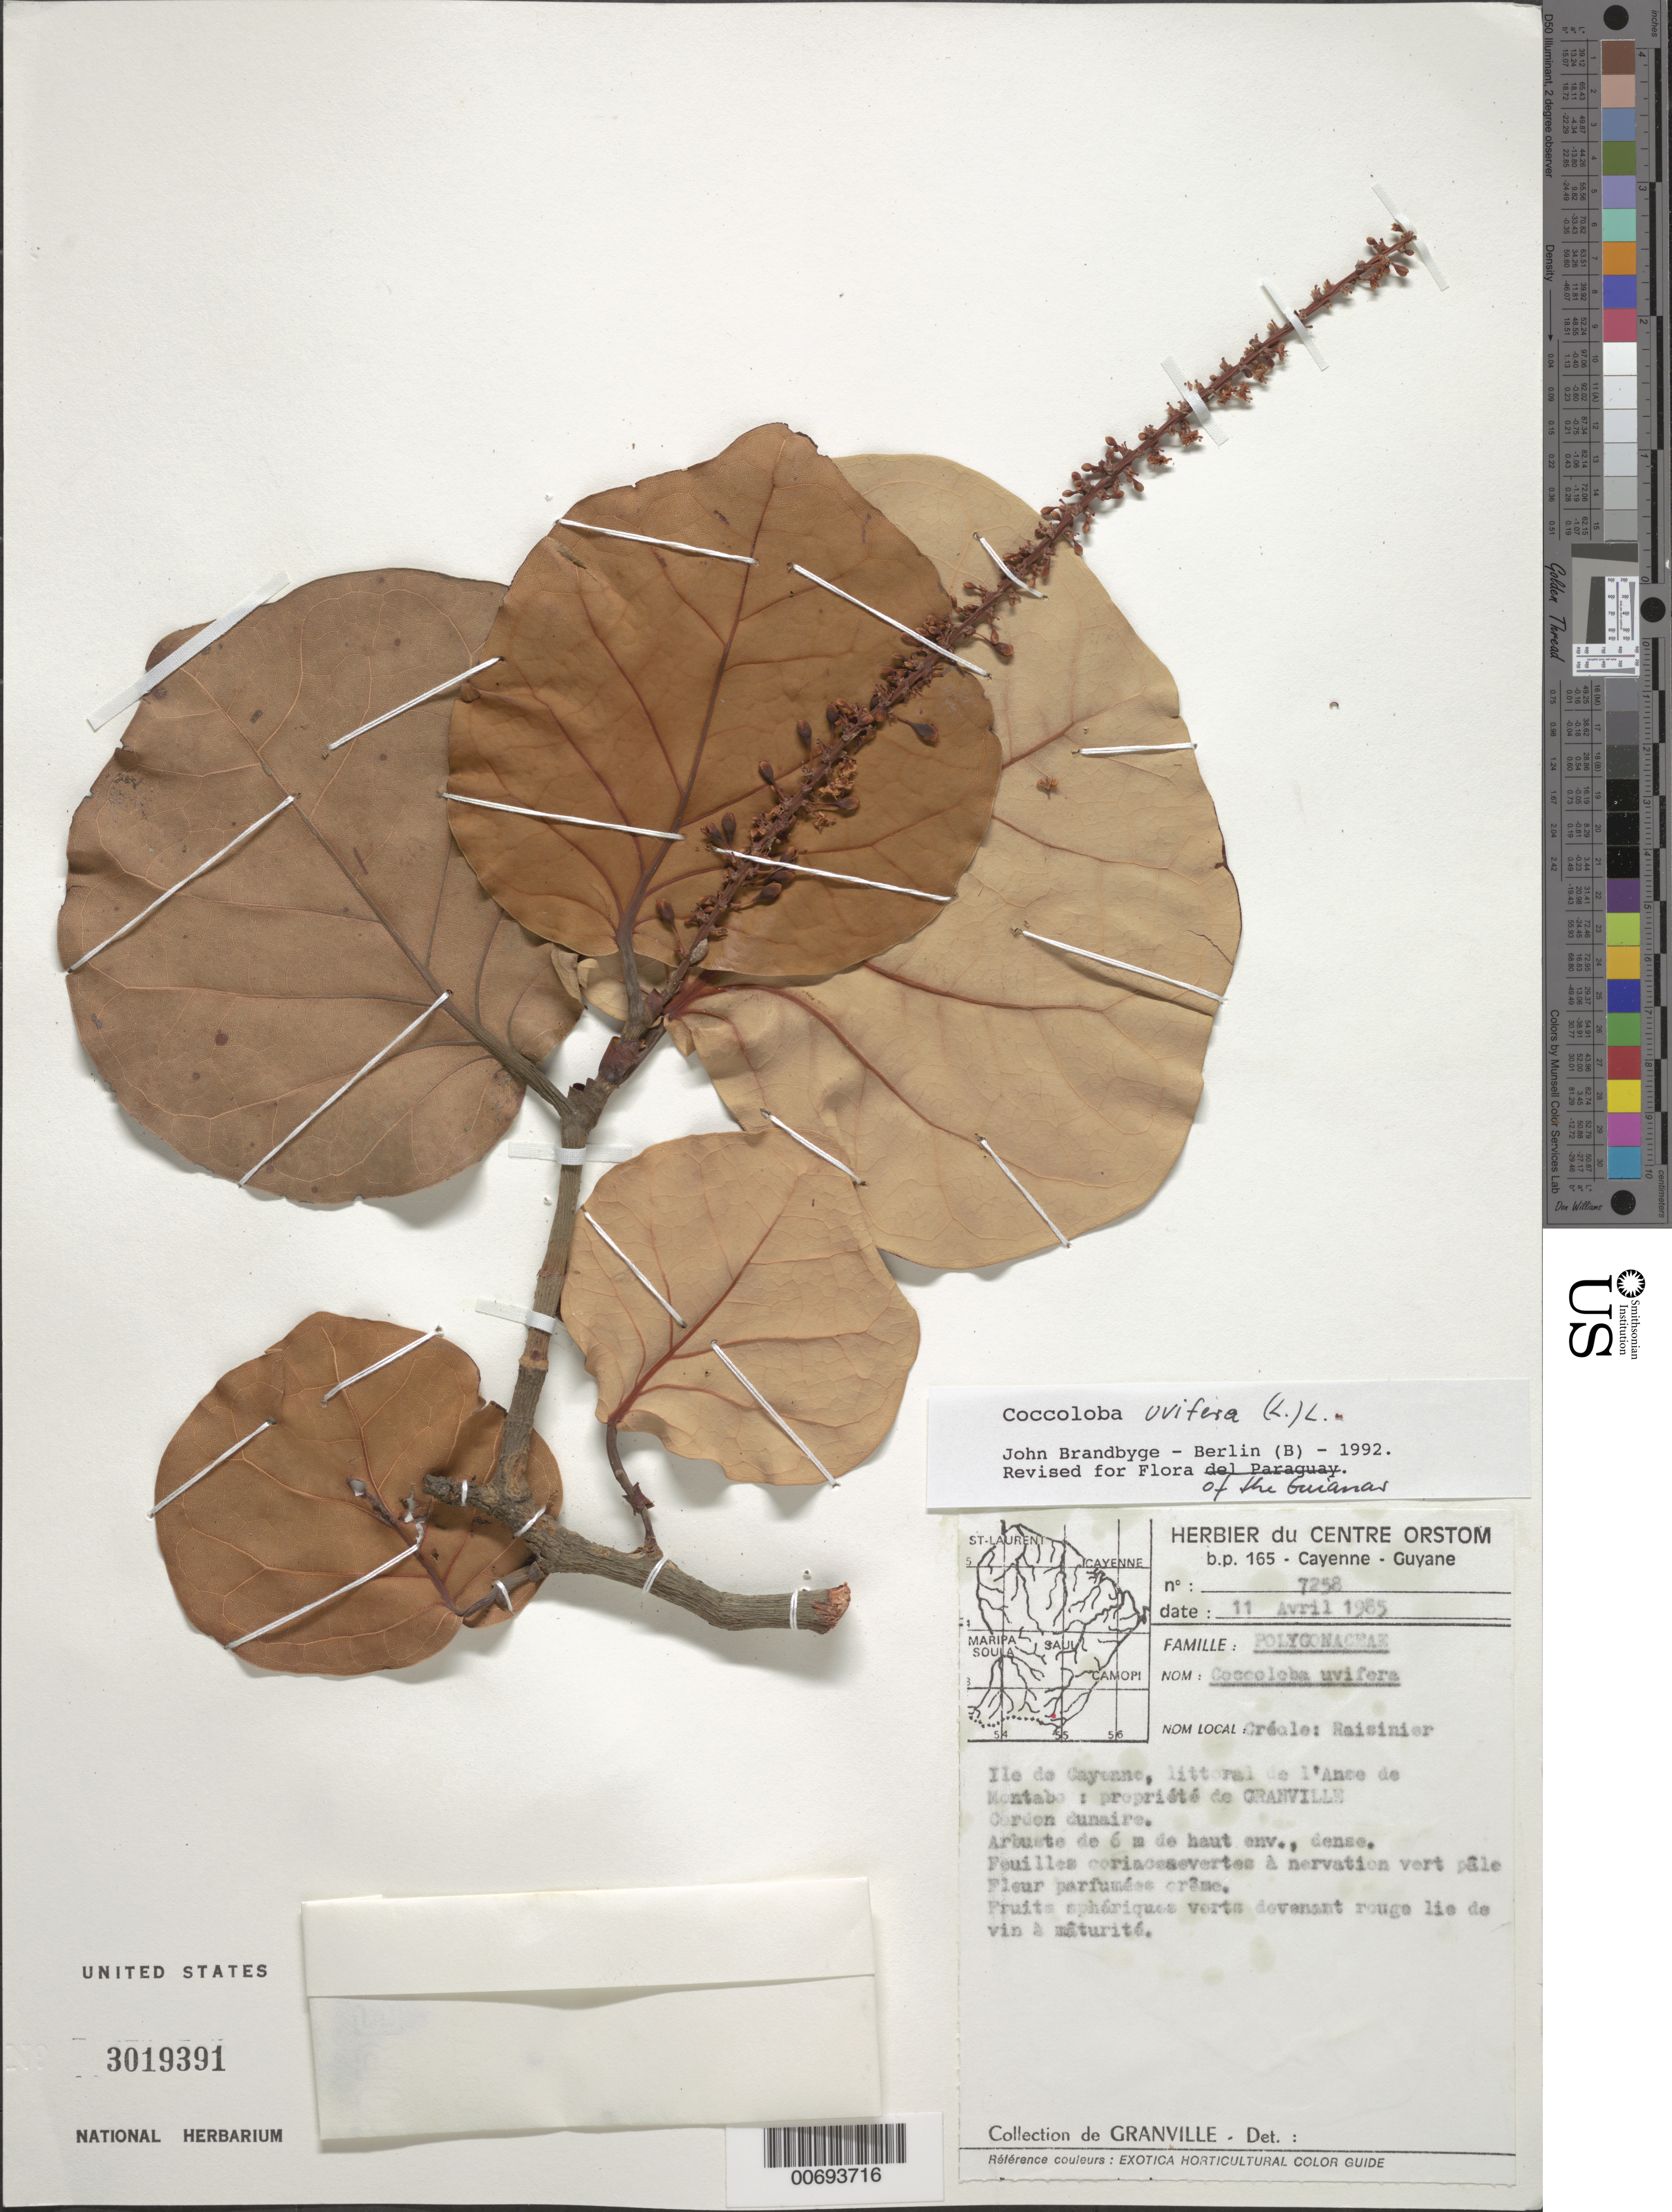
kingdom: Plantae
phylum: Tracheophyta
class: Magnoliopsida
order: Caryophyllales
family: Polygonaceae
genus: Coccoloba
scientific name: Coccoloba uvifera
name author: L.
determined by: Brandbyge, J.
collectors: J.-J. de Granville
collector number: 7258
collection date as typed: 11-Apr-85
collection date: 1985-04-11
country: French Guiana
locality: Ile de Cayenne, Anse de Montabo. Property of Granville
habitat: Cerdun dunaire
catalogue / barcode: US 3019391